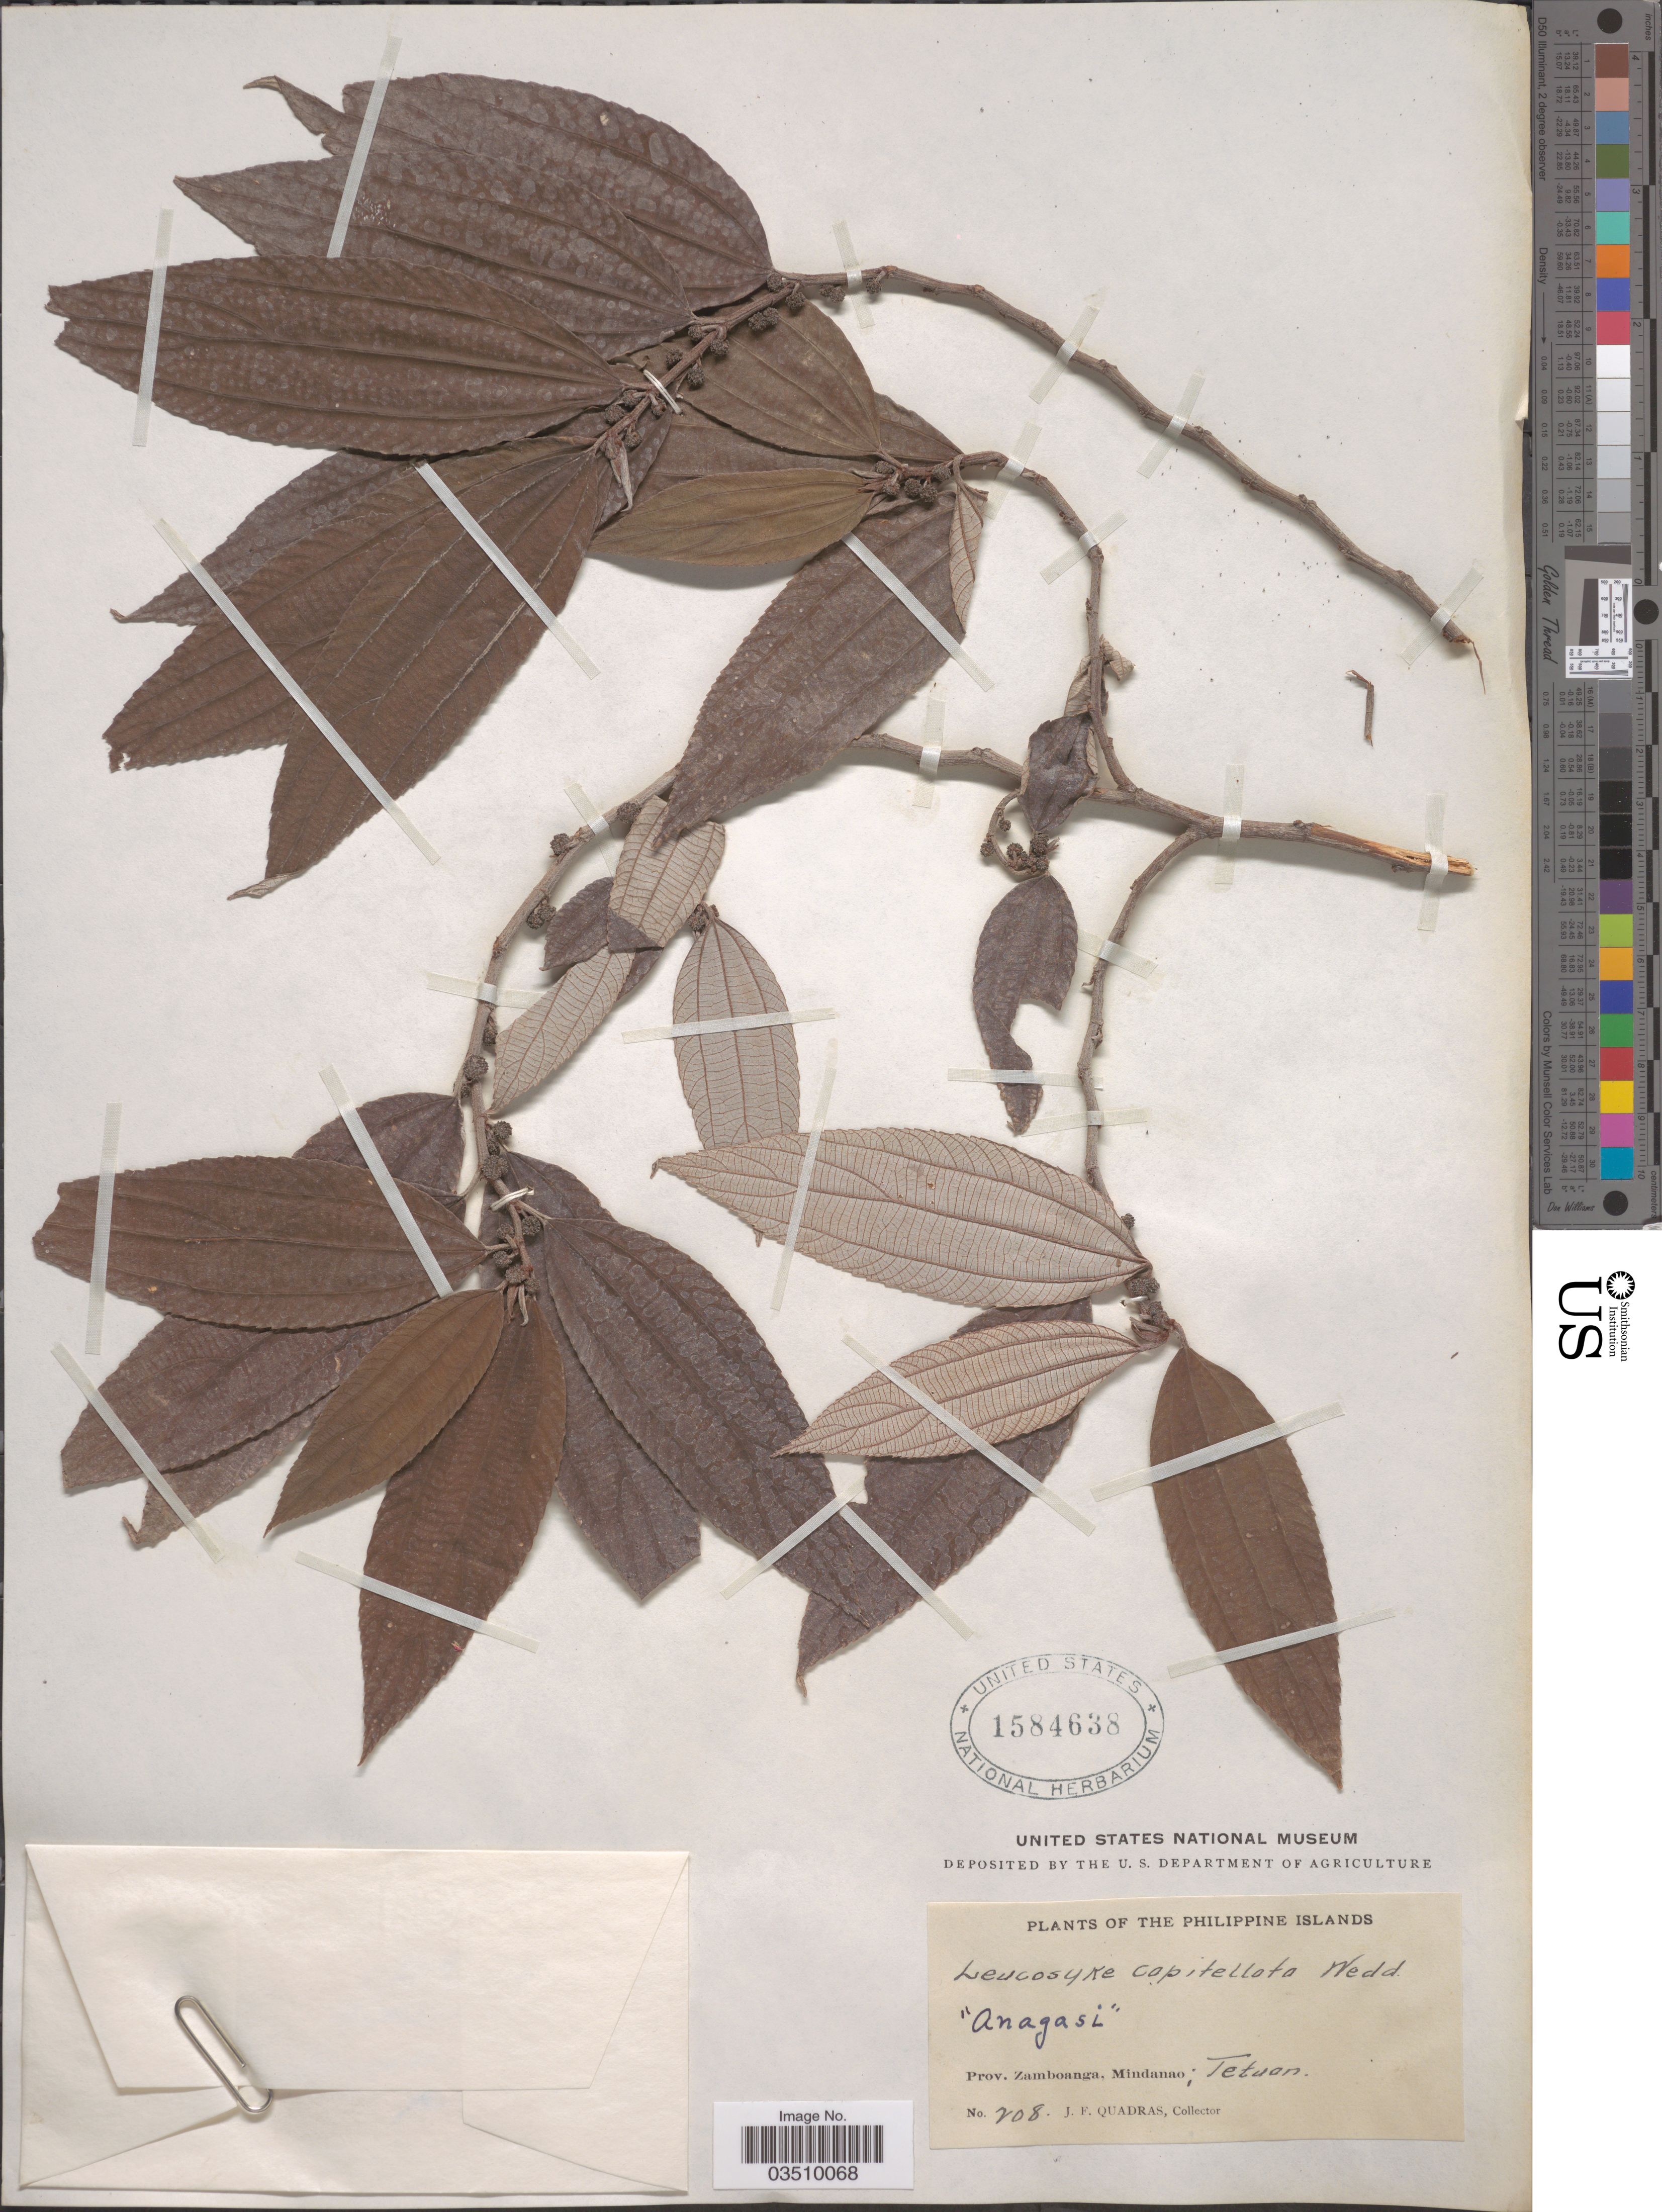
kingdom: Plantae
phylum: Tracheophyta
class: Magnoliopsida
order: Rosales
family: Urticaceae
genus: Leucosyke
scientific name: Leucosyke capitellata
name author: (Poir.) Wedd.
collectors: J. Quadras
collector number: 208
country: Philippines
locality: Prov. Zamboanga, Mindanao; Tetwan.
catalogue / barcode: US 1584638